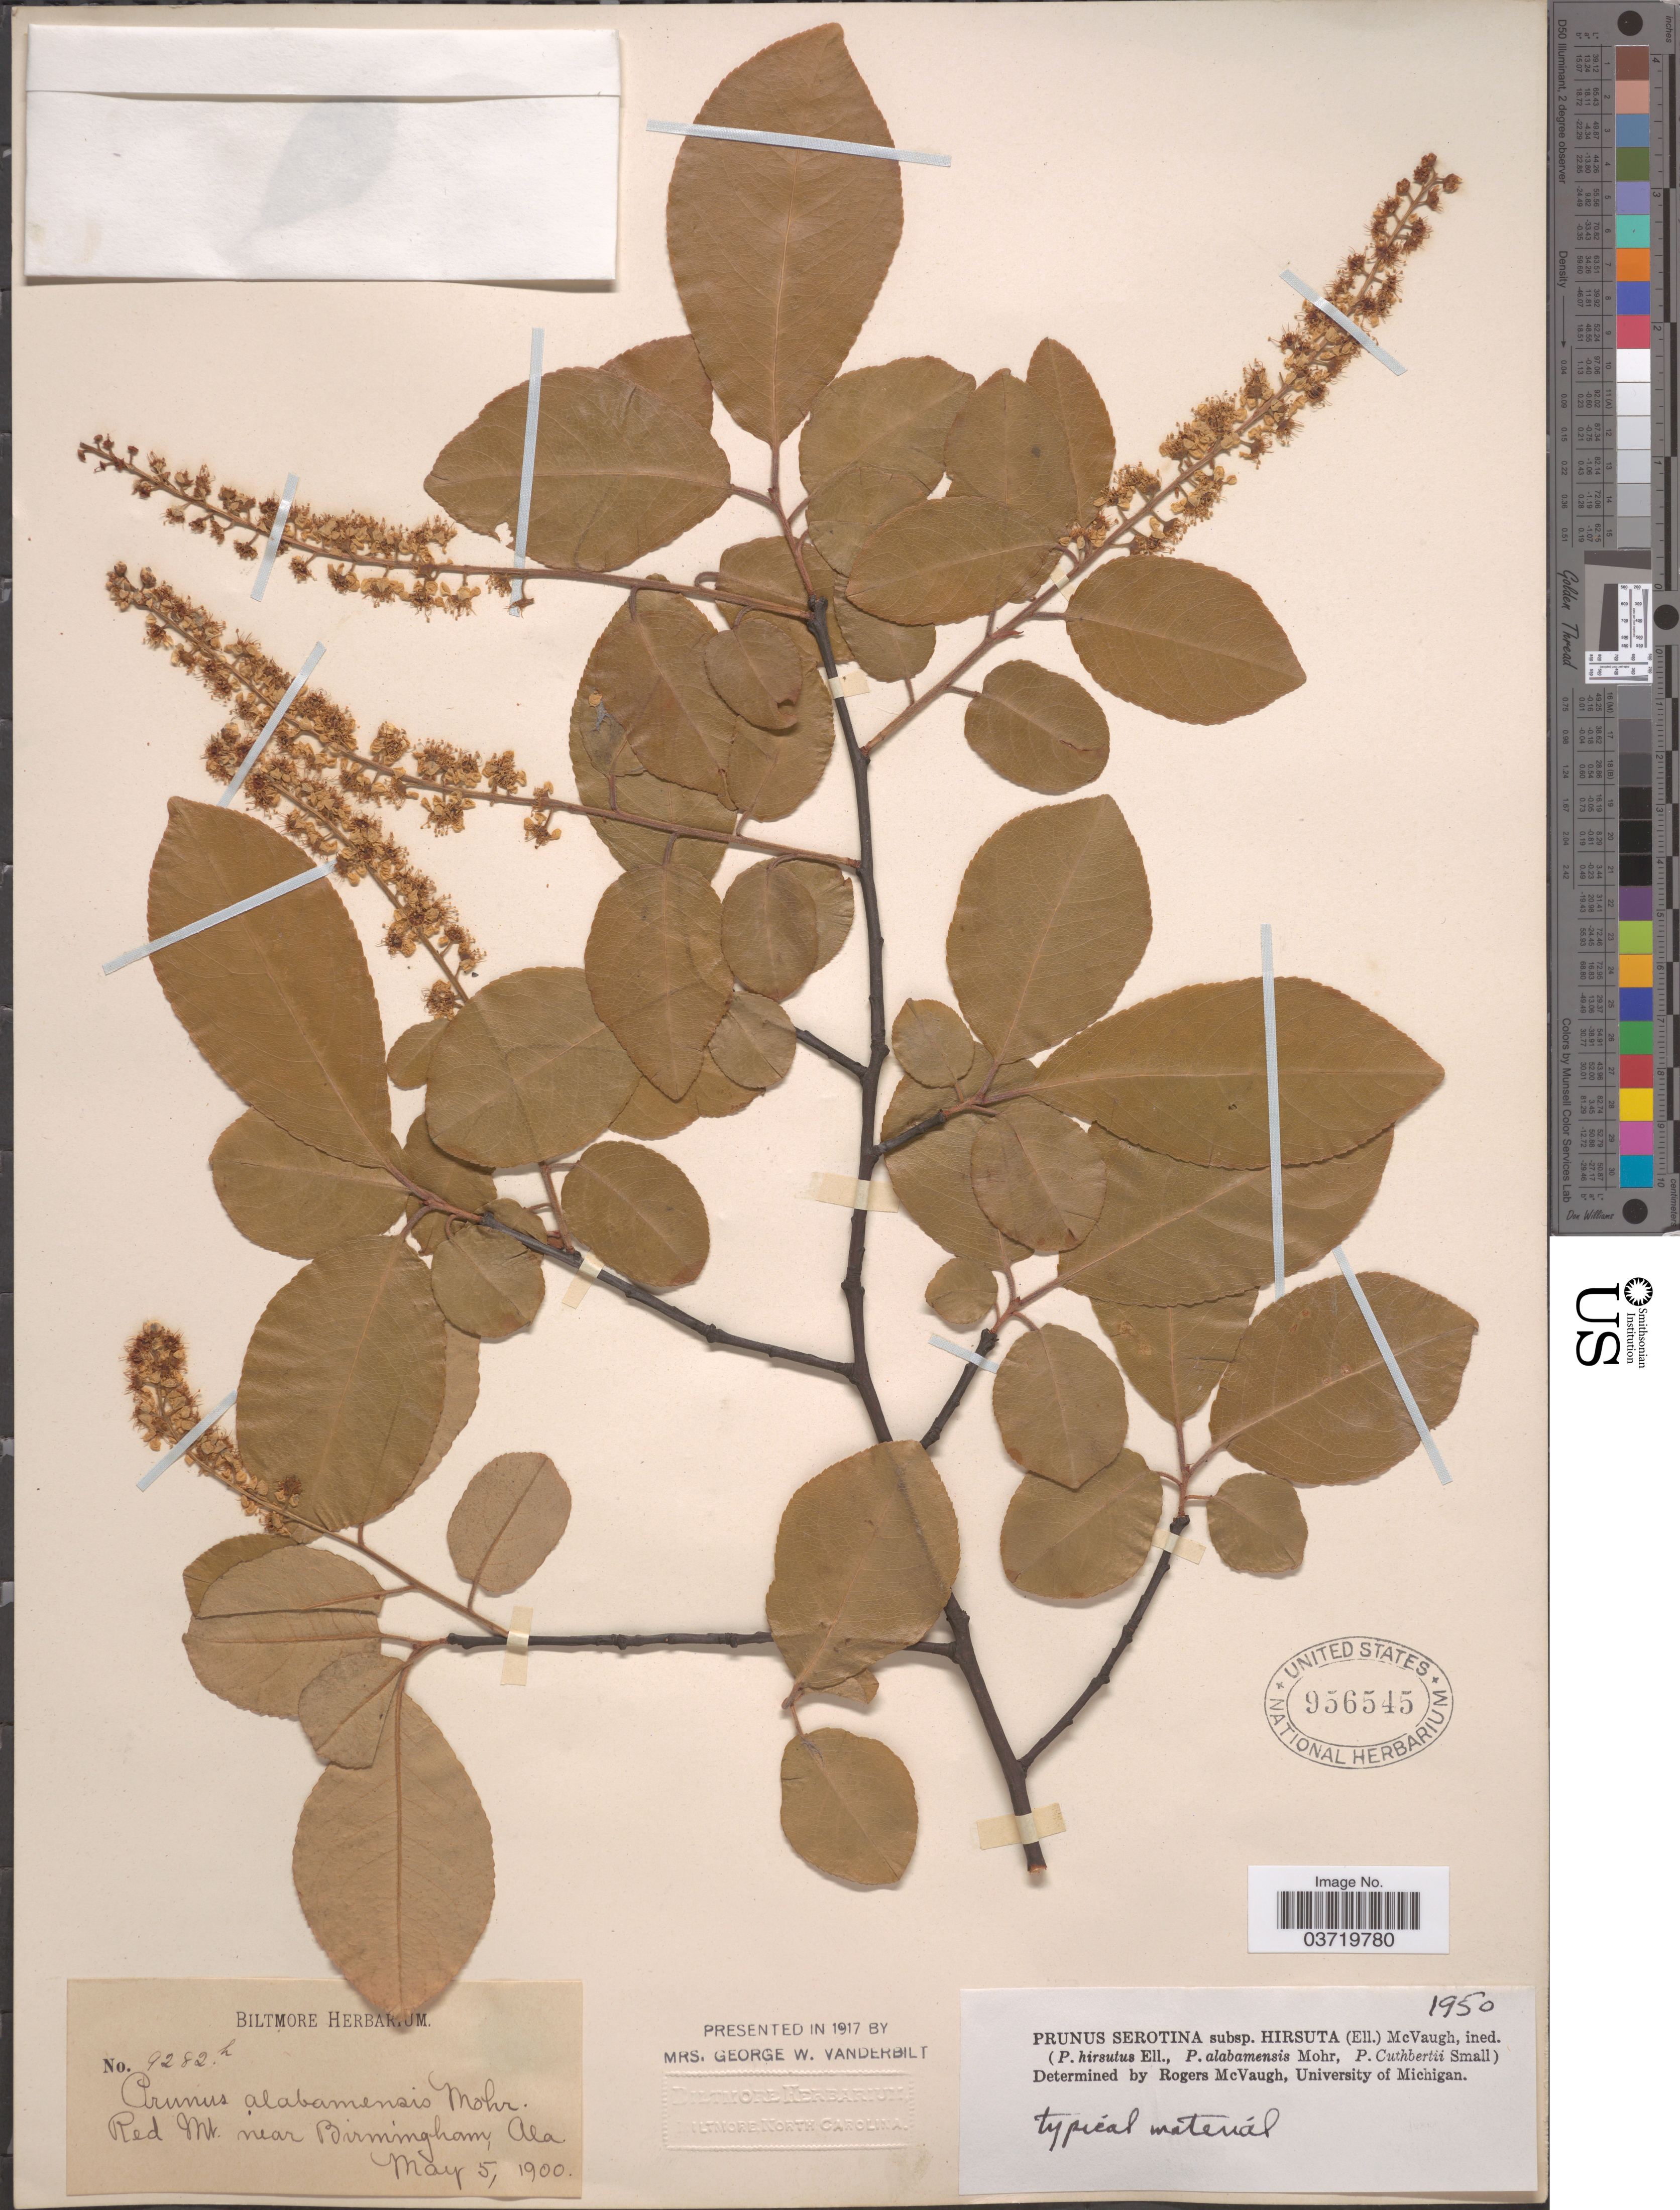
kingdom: Plantae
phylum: Tracheophyta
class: Magnoliopsida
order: Rosales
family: Rosaceae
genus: Prunus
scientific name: Prunus serotina var. serotina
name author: Ehrh.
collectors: ex herb. Biltmore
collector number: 9282h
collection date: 1900-05-05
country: United States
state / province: Alabama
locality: Red Mt. near Birmingham.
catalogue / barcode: US 956545